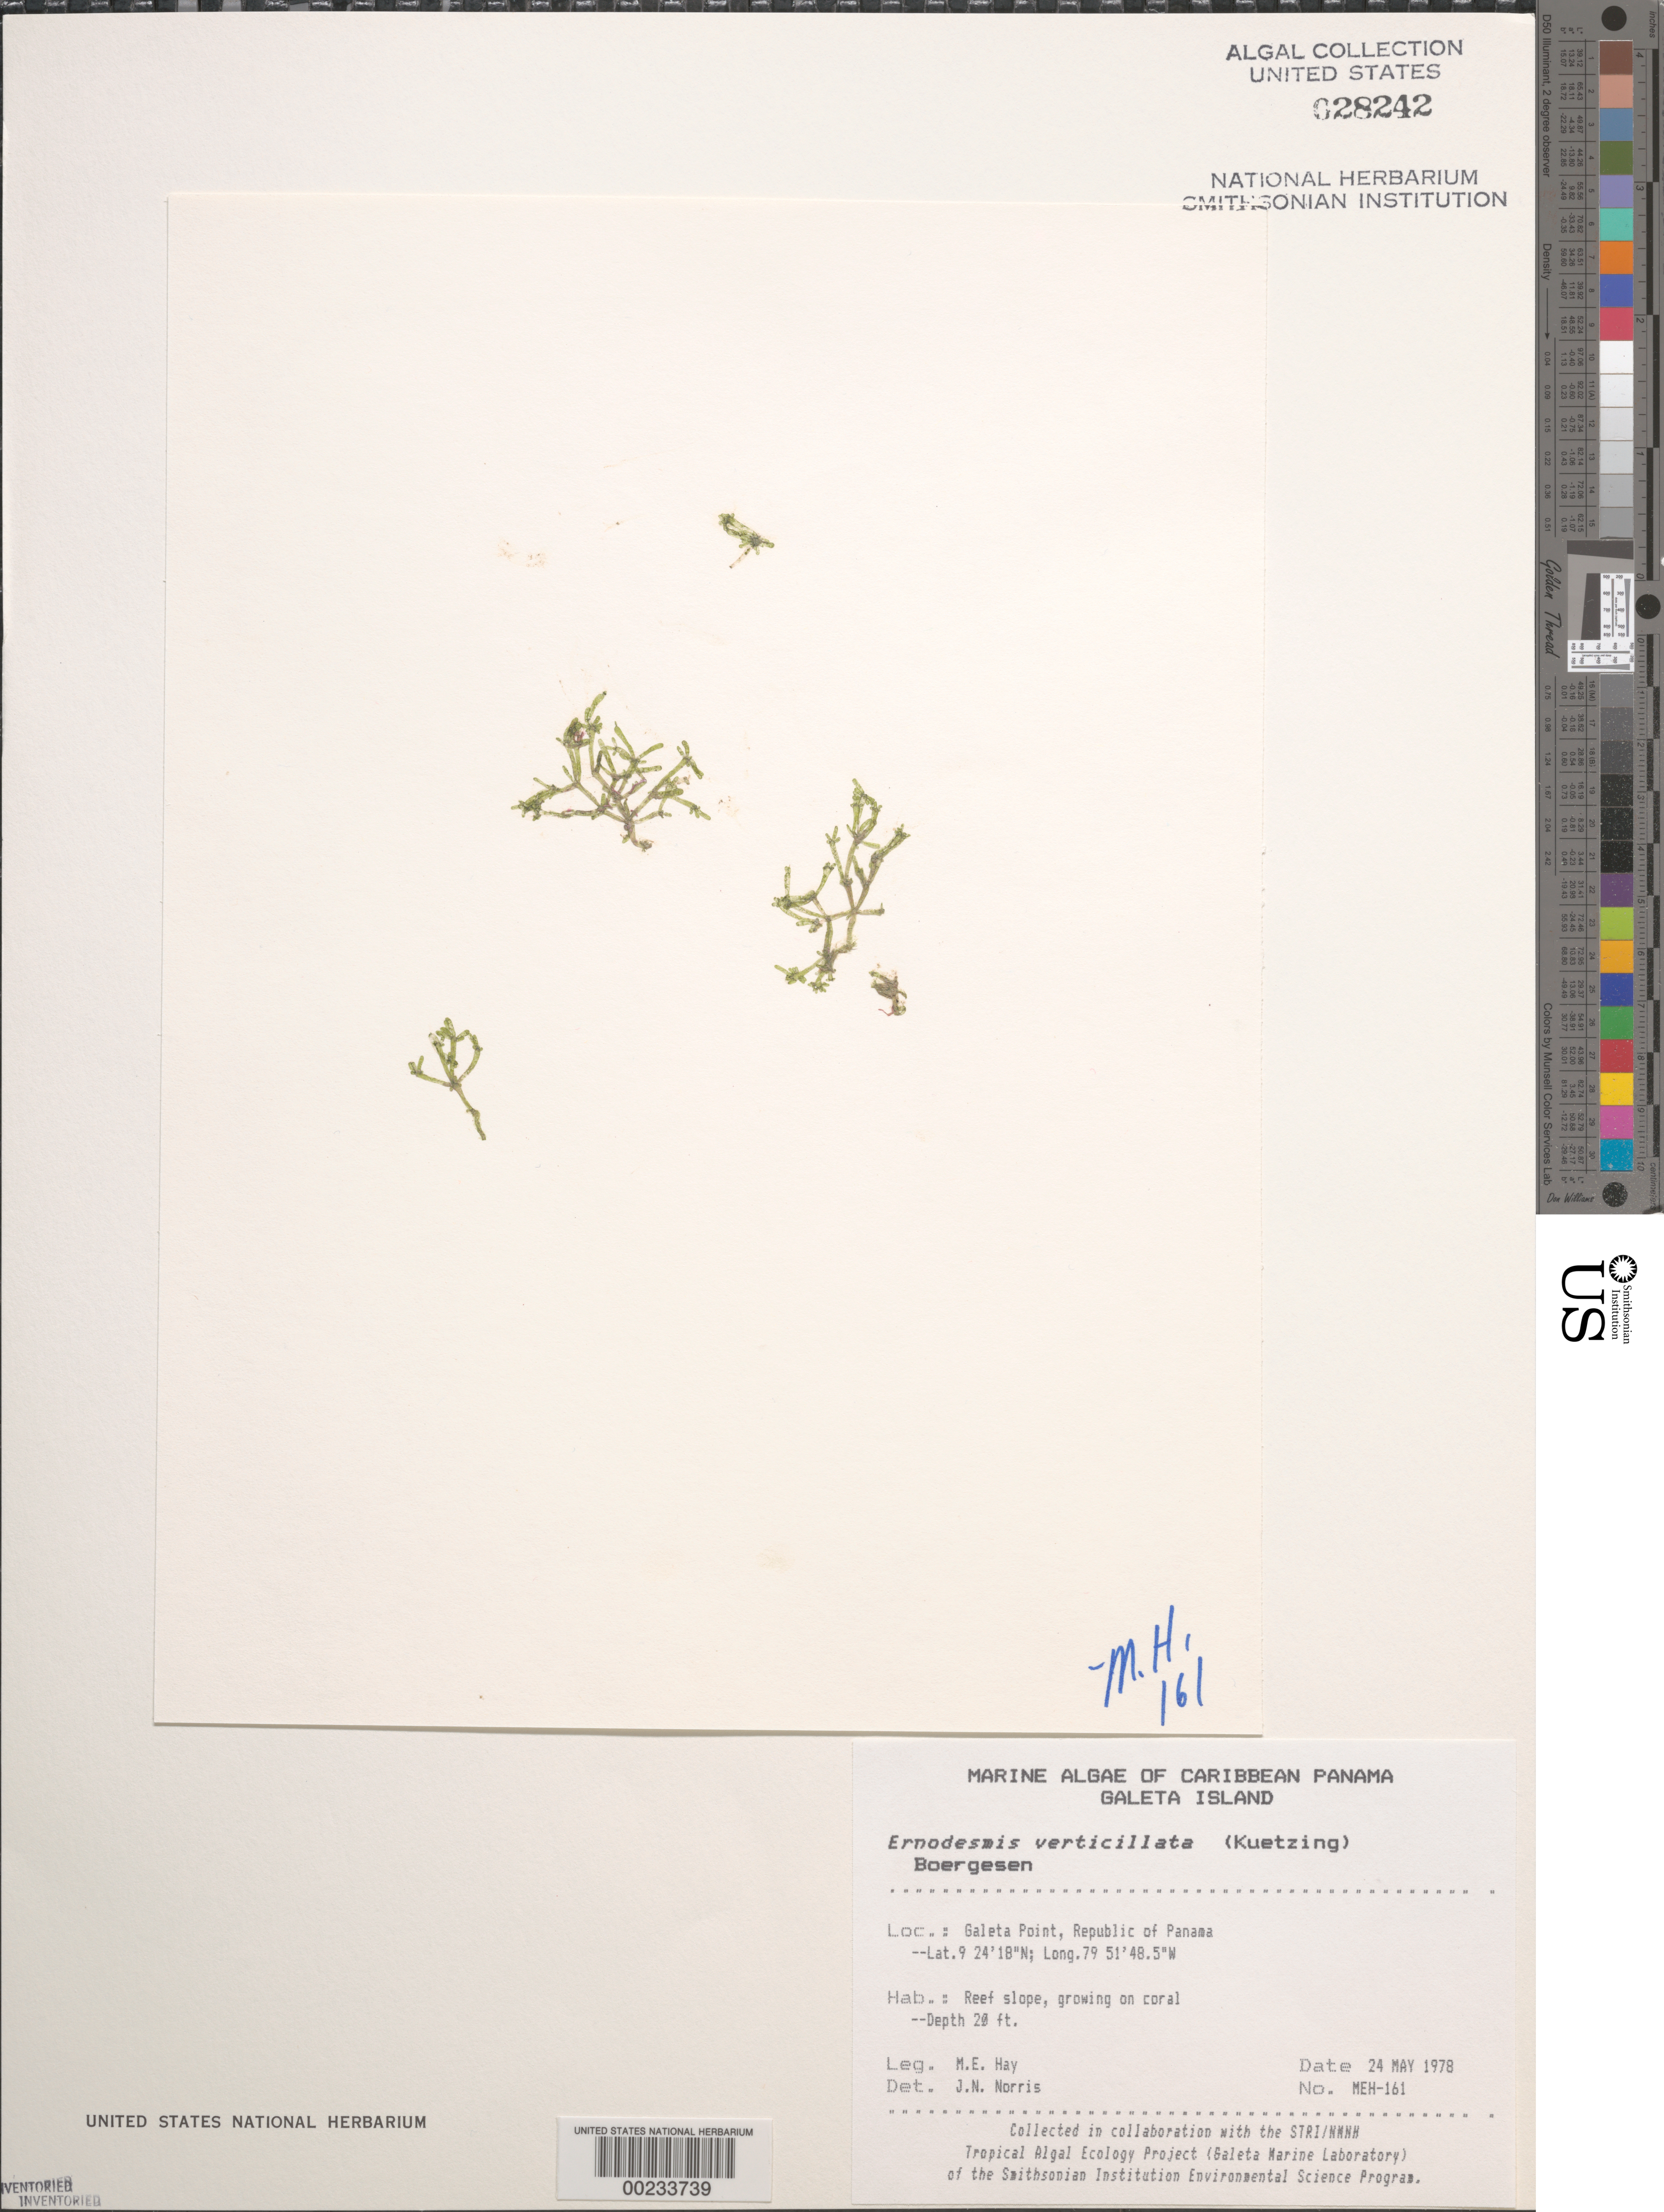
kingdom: Plantae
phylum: Chlorophyta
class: Ulvophyceae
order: Siphonocladales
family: Siphonocladaceae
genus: Ernodesmis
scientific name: Ernodesmis verticillata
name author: (Kütz.) Børgesen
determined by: Norris, James N.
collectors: M. E. Hay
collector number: MEH-161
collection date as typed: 24 May 1978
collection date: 1978-05-24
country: Panama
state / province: Colón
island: Galeta Island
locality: Galeta Point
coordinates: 9 24' 18" N, 79 51' 48.5" W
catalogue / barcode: US 28242